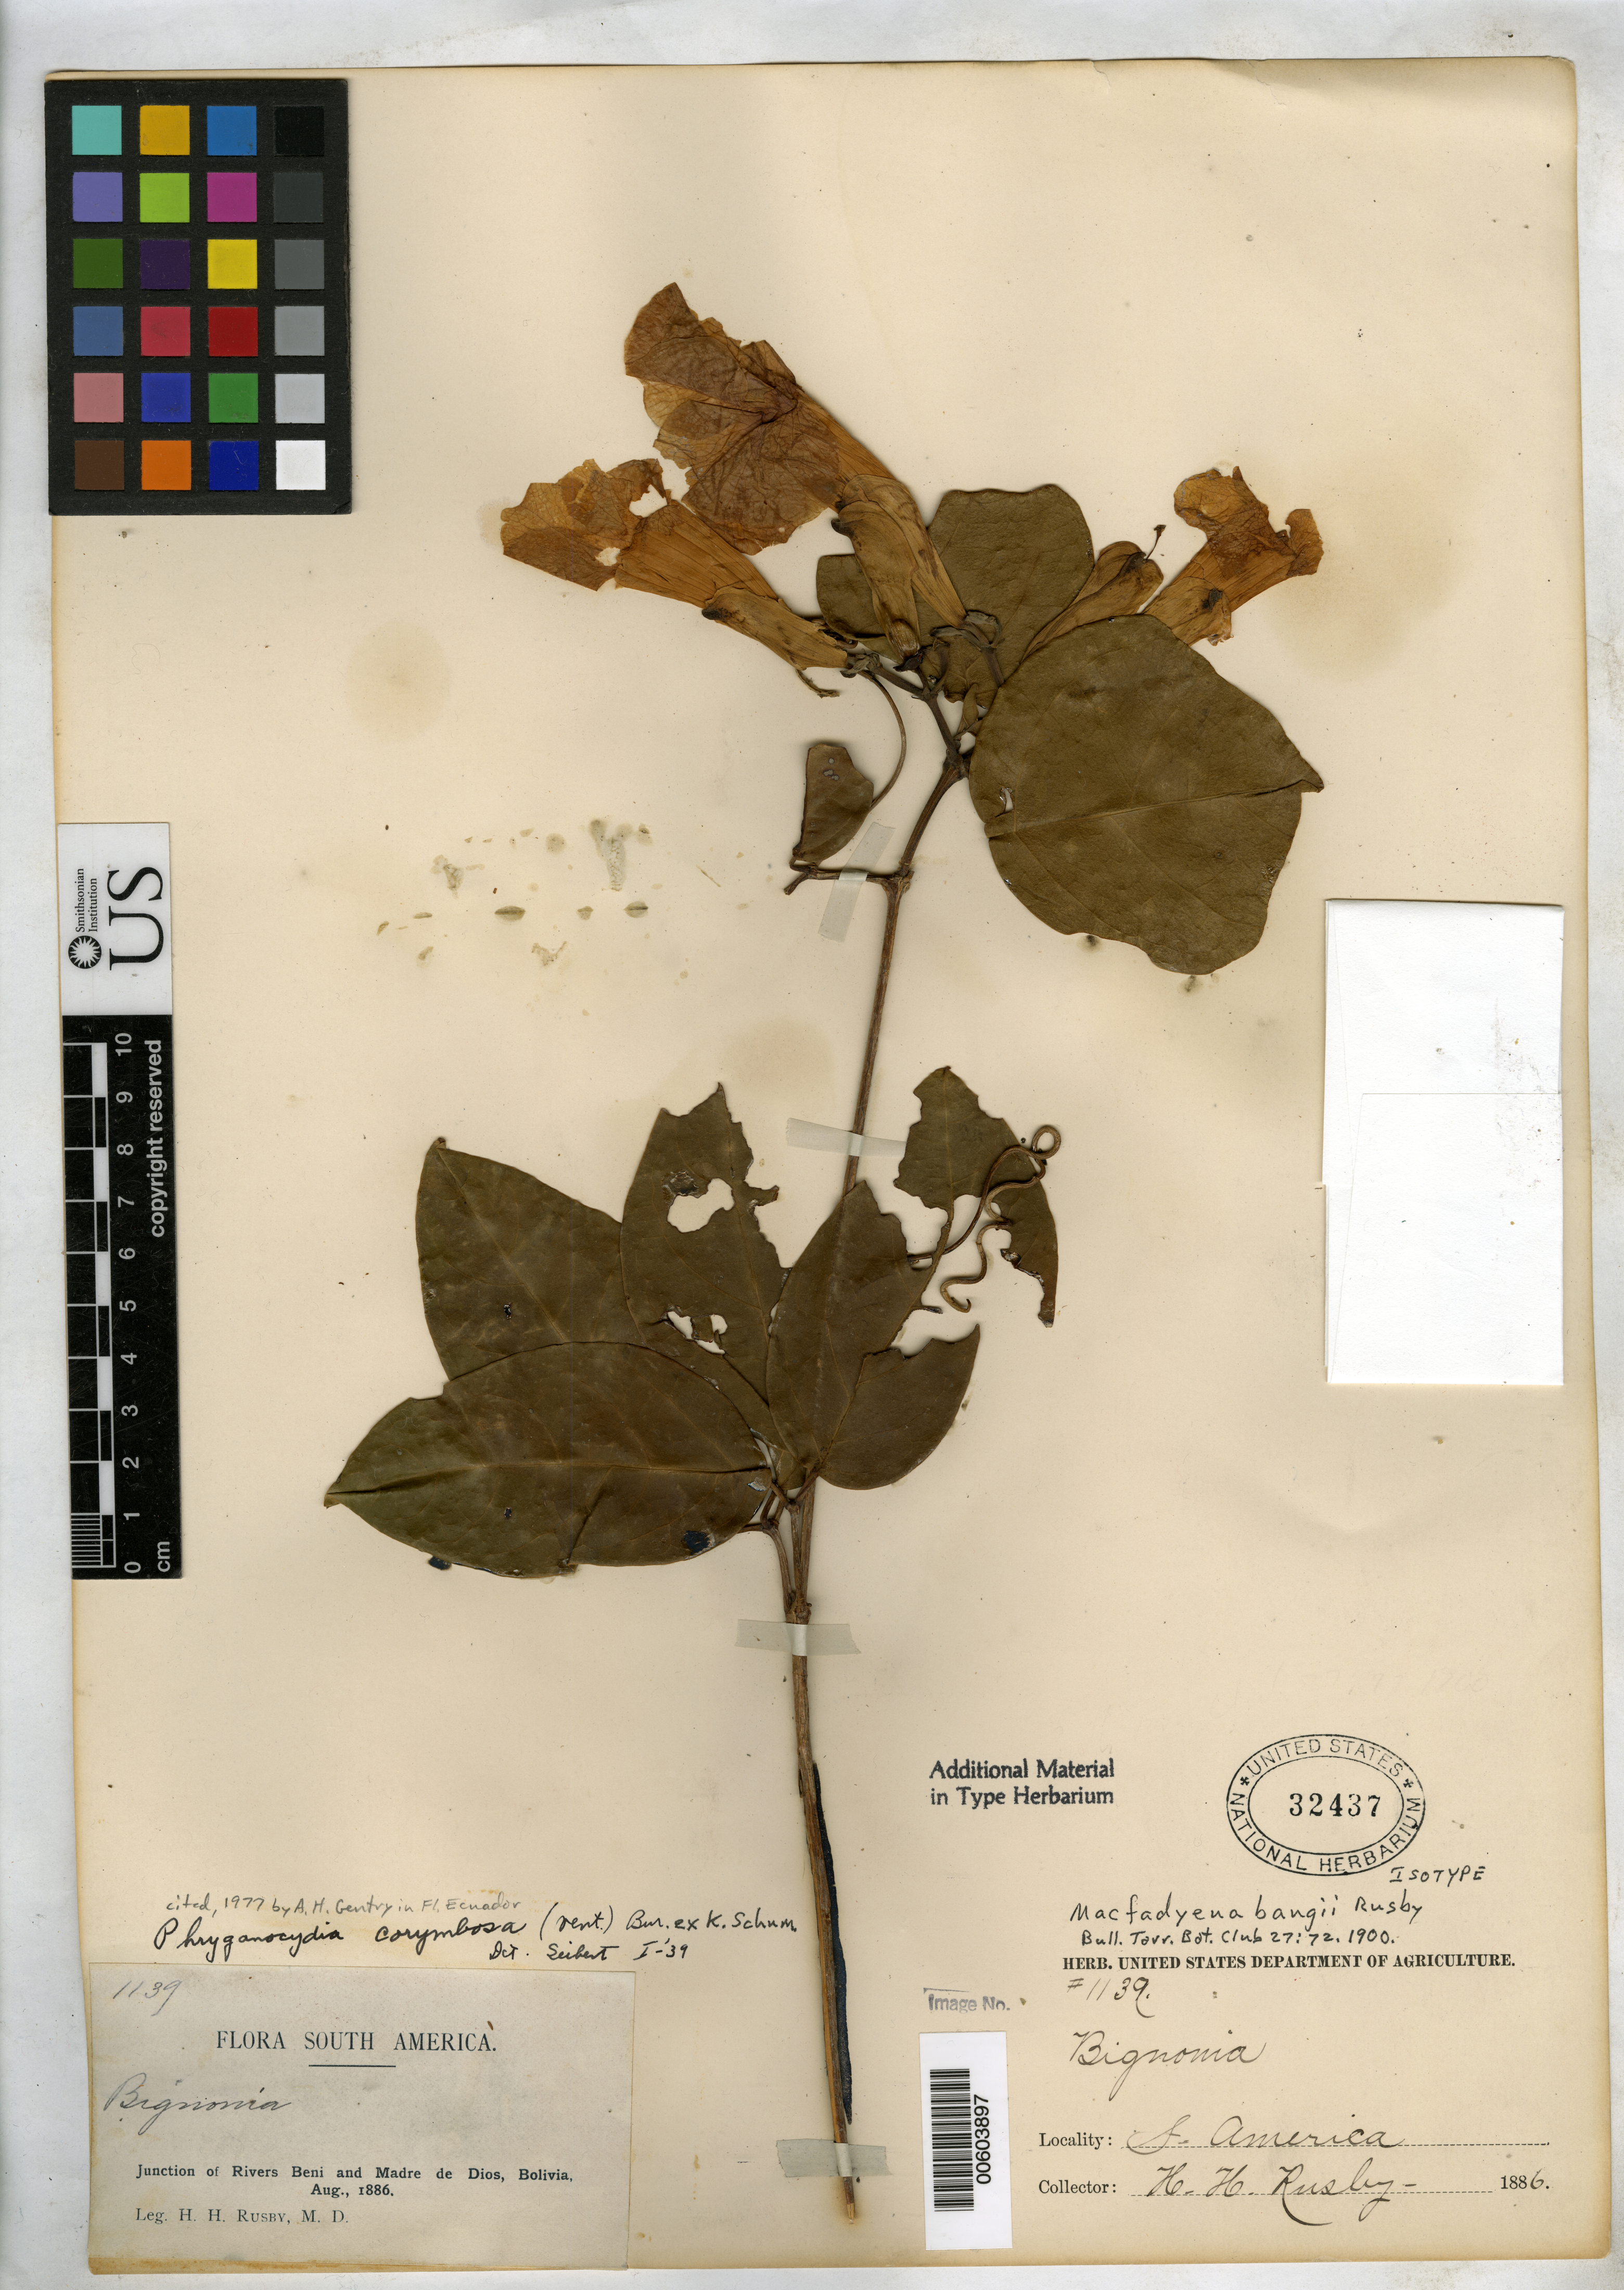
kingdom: Plantae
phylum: Tracheophyta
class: Magnoliopsida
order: Lamiales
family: Bignoniaceae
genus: Macfadyena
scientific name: Macfadyena bangii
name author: Rusby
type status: Isotype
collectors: H. H. Rusby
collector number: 1139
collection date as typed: Aug 1886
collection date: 1886-08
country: Bolivia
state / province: Beni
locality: Junction of Rivers Beni and Madre de Dios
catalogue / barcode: US 32437